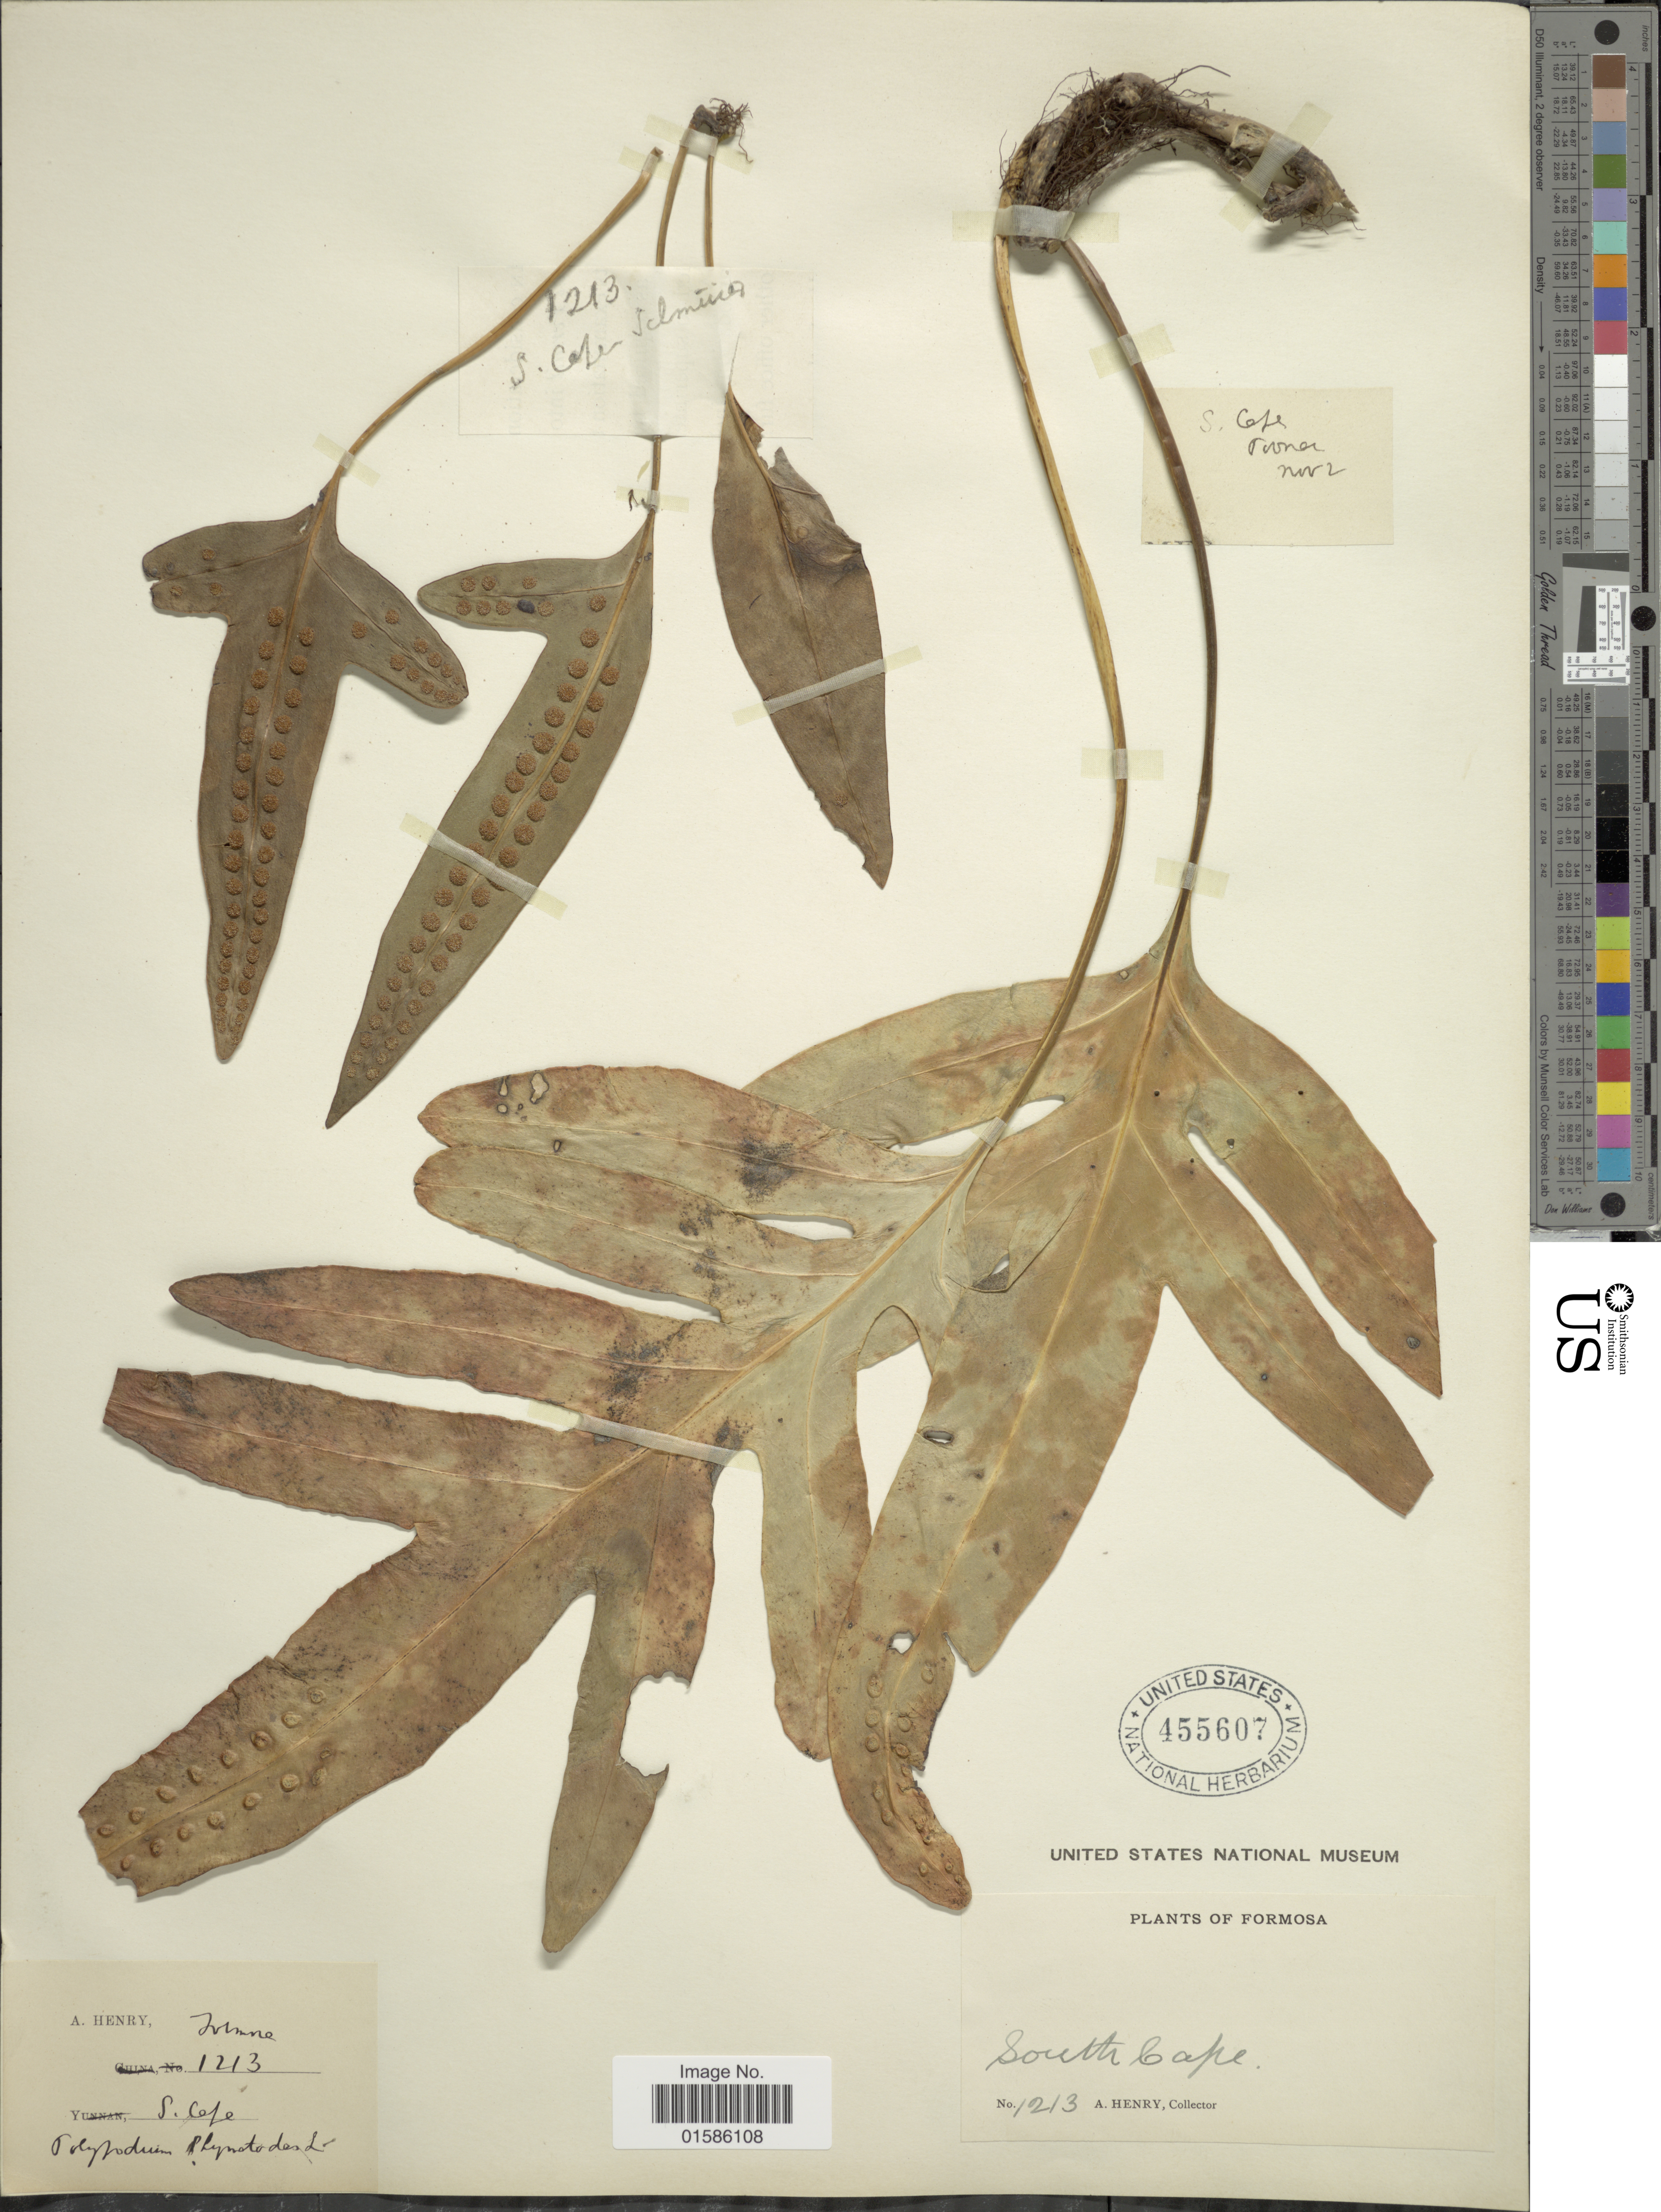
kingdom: Plantae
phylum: Tracheophyta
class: Polypodiopsida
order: Polypodiales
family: Polypodiaceae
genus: Microsorum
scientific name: Microsorum scolopendria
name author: (Burm. f.) Copel.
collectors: A. Henry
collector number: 1213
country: Taiwan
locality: South Cape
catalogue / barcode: US 455607